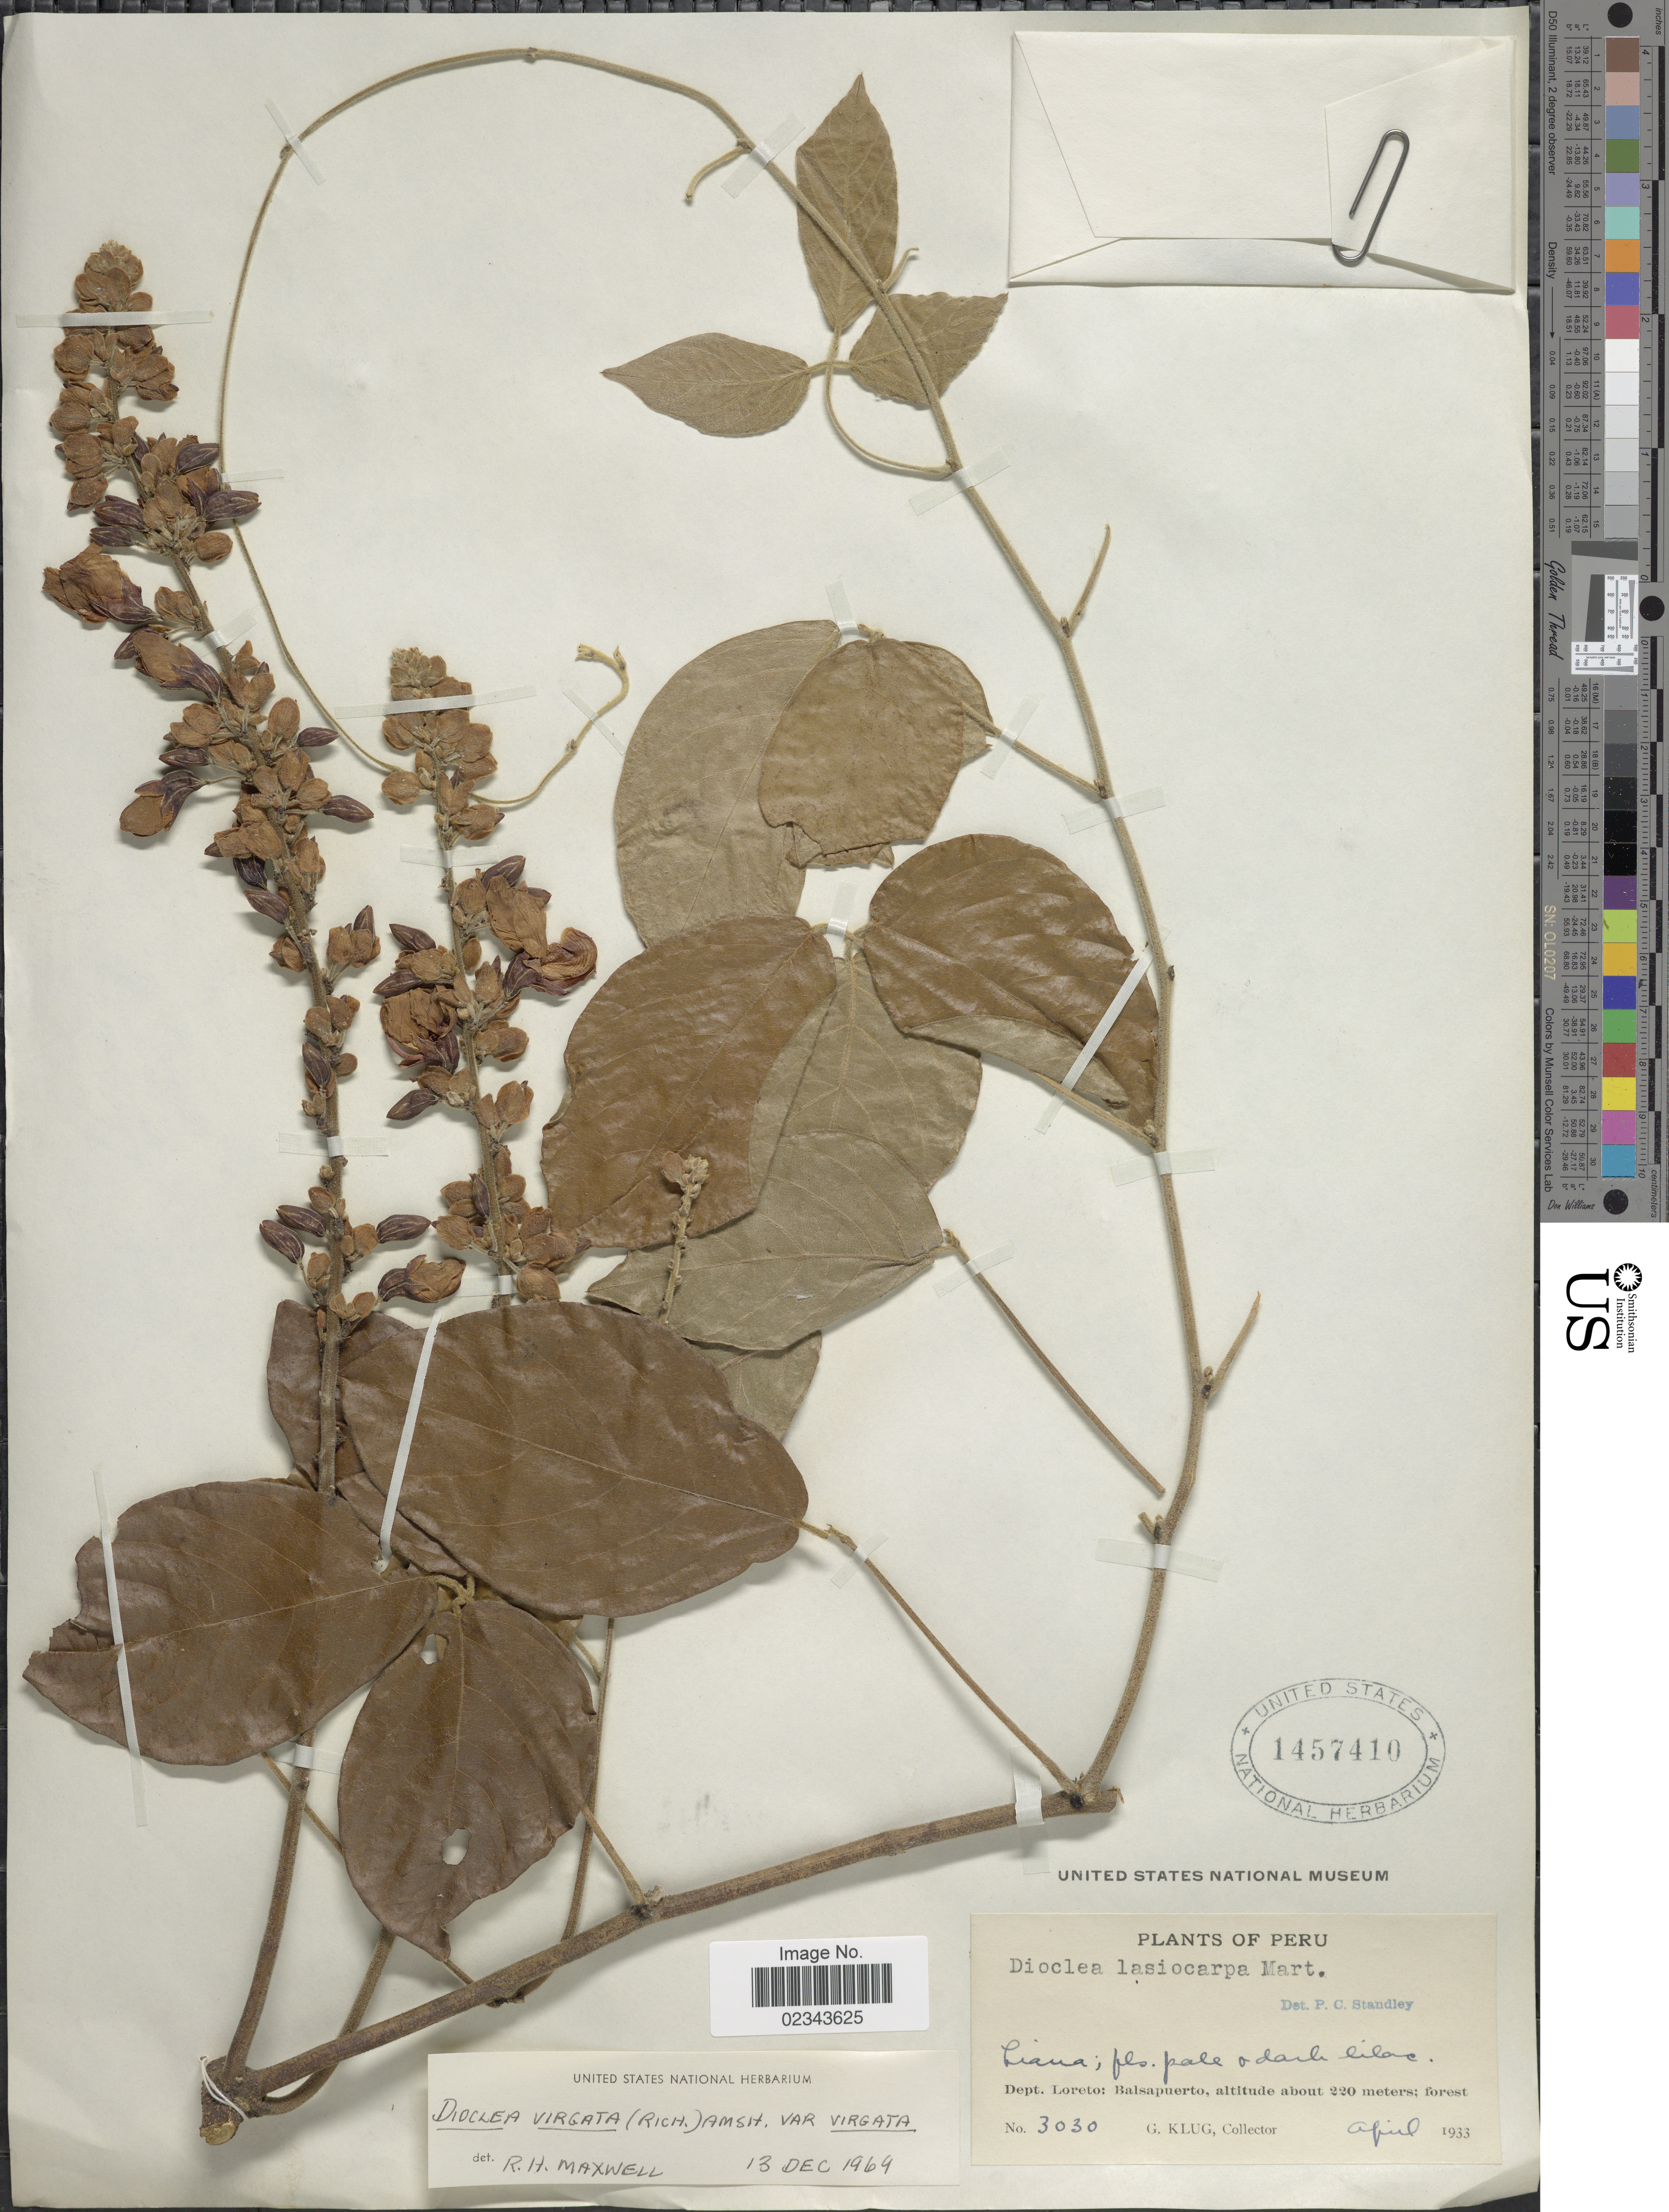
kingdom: Plantae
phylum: Tracheophyta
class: Magnoliopsida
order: Fabales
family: Fabaceae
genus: Dioclea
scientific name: Dioclea virgata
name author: (Rich.) Amshoff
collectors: G. Klug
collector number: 3030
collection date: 1933-04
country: Peru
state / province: Loreto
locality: Balsapuerto.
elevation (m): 220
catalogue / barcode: US 1457410